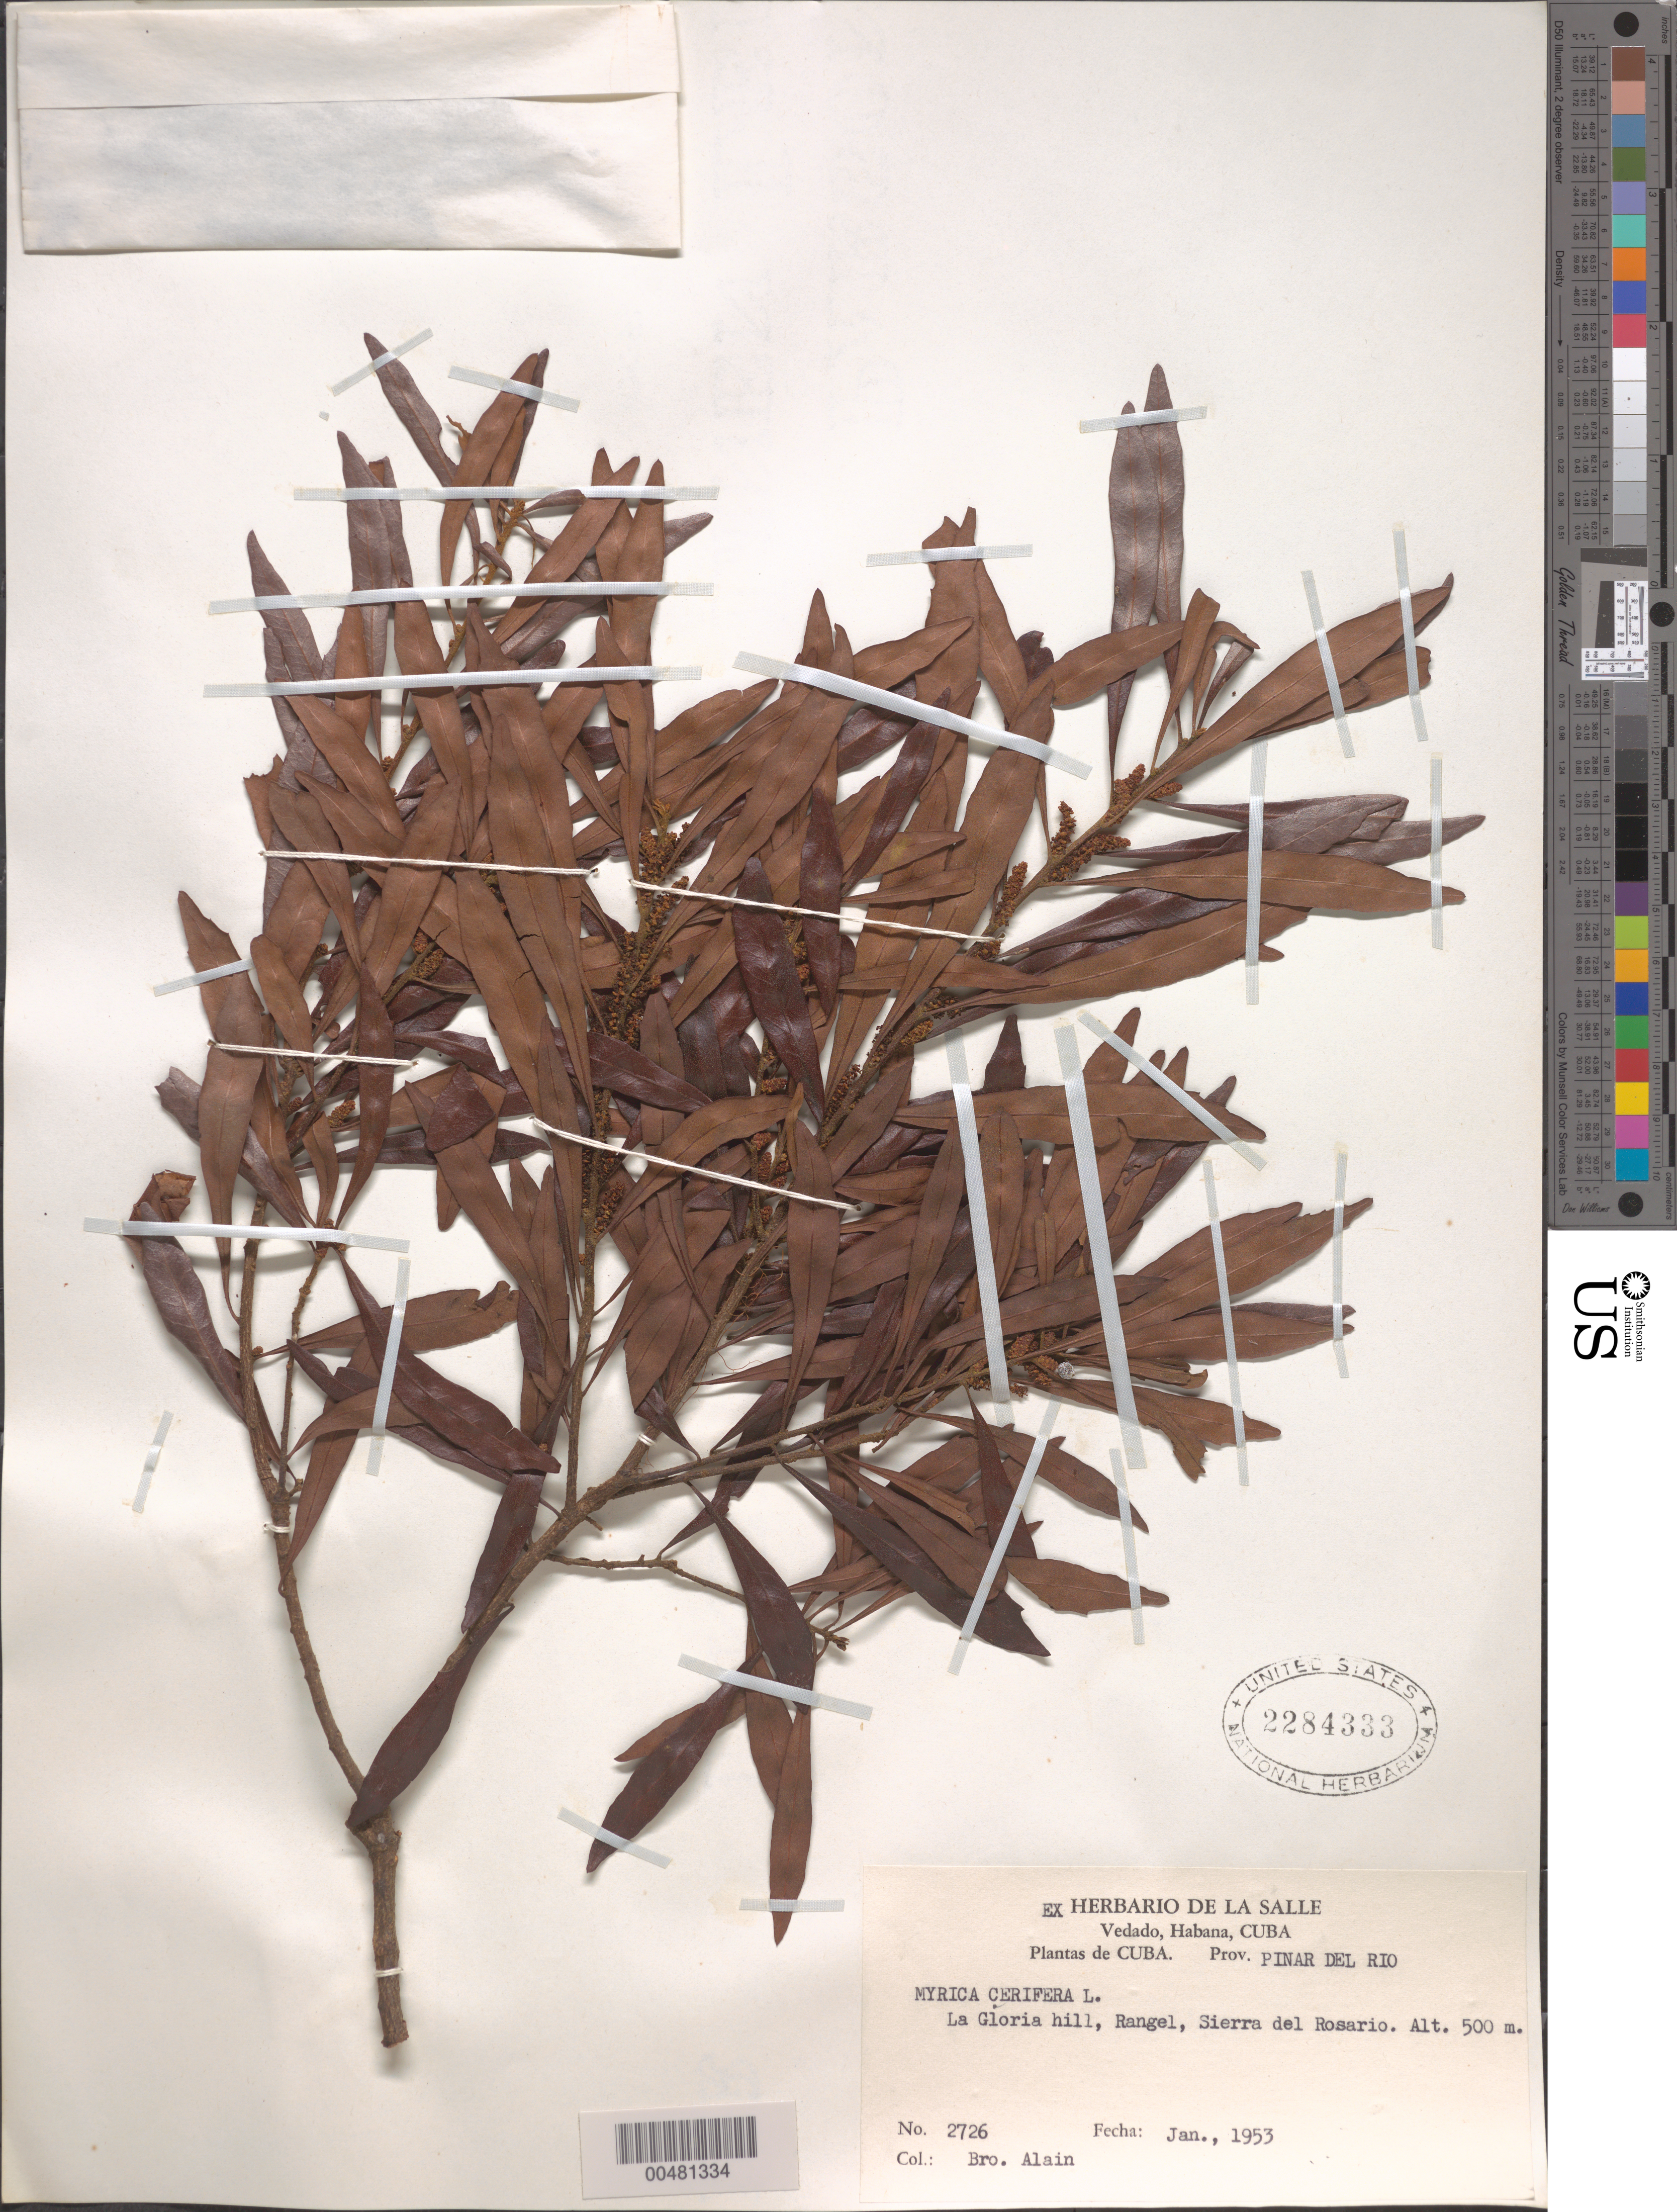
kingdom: Plantae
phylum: Tracheophyta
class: Magnoliopsida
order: Fagales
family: Myricaceae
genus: Morella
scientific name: Morella cerifera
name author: (L.) Small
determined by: Strong, M. T., (US), Smithsonian Institution - National Museum of Natural History (UNITED STATES)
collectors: A. H. Liogier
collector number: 2726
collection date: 1953-01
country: Cuba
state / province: Pinar del Rio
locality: La Gloria Hill, Rangel, Sierra del Rosario.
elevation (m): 500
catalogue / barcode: US 2284333